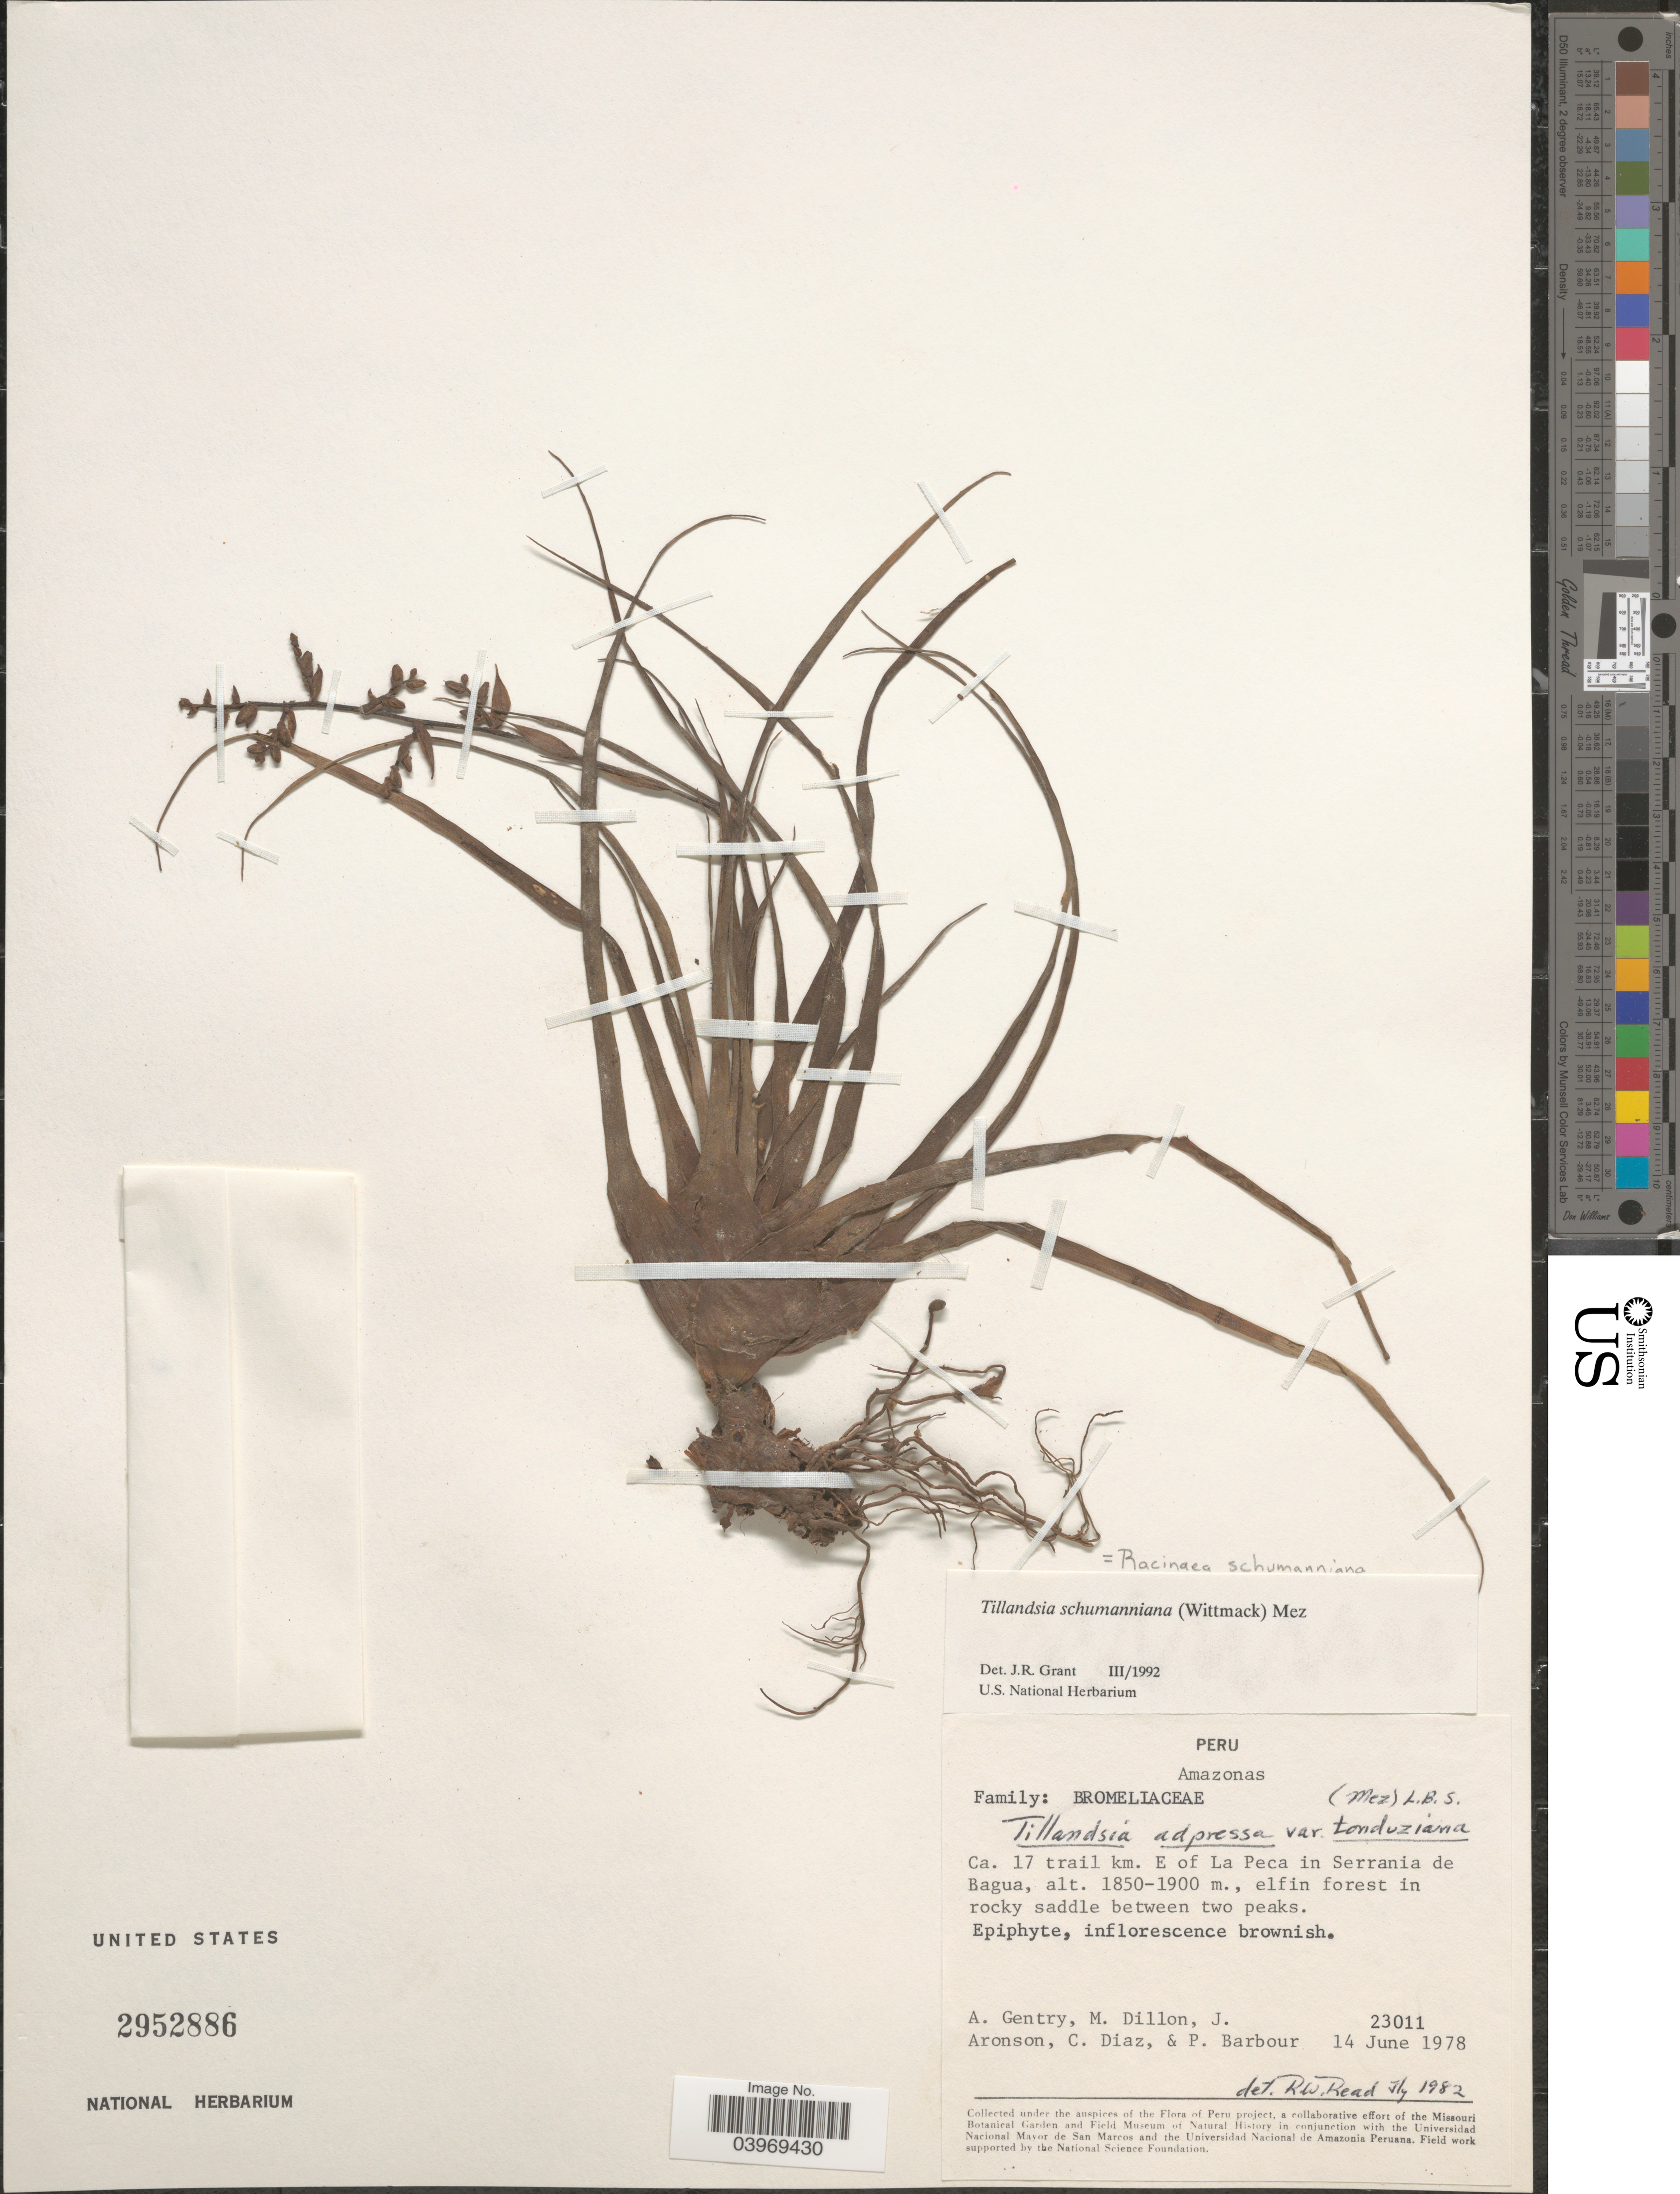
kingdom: Plantae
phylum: Tracheophyta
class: Liliopsida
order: Poales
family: Bromeliaceae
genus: Racinaea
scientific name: Racinaea schumanniana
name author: (Wittm.) J.R. Grant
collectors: A. H. Gentry, M. O. Dillon, J. Aronson, C. Díaz & P. Barbour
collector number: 23011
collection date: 1978-06-14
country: Peru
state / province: Amazonas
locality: Ca. 17 trail km. E of La Peca in Serrania de Bagua.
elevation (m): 1850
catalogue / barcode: US 2952886